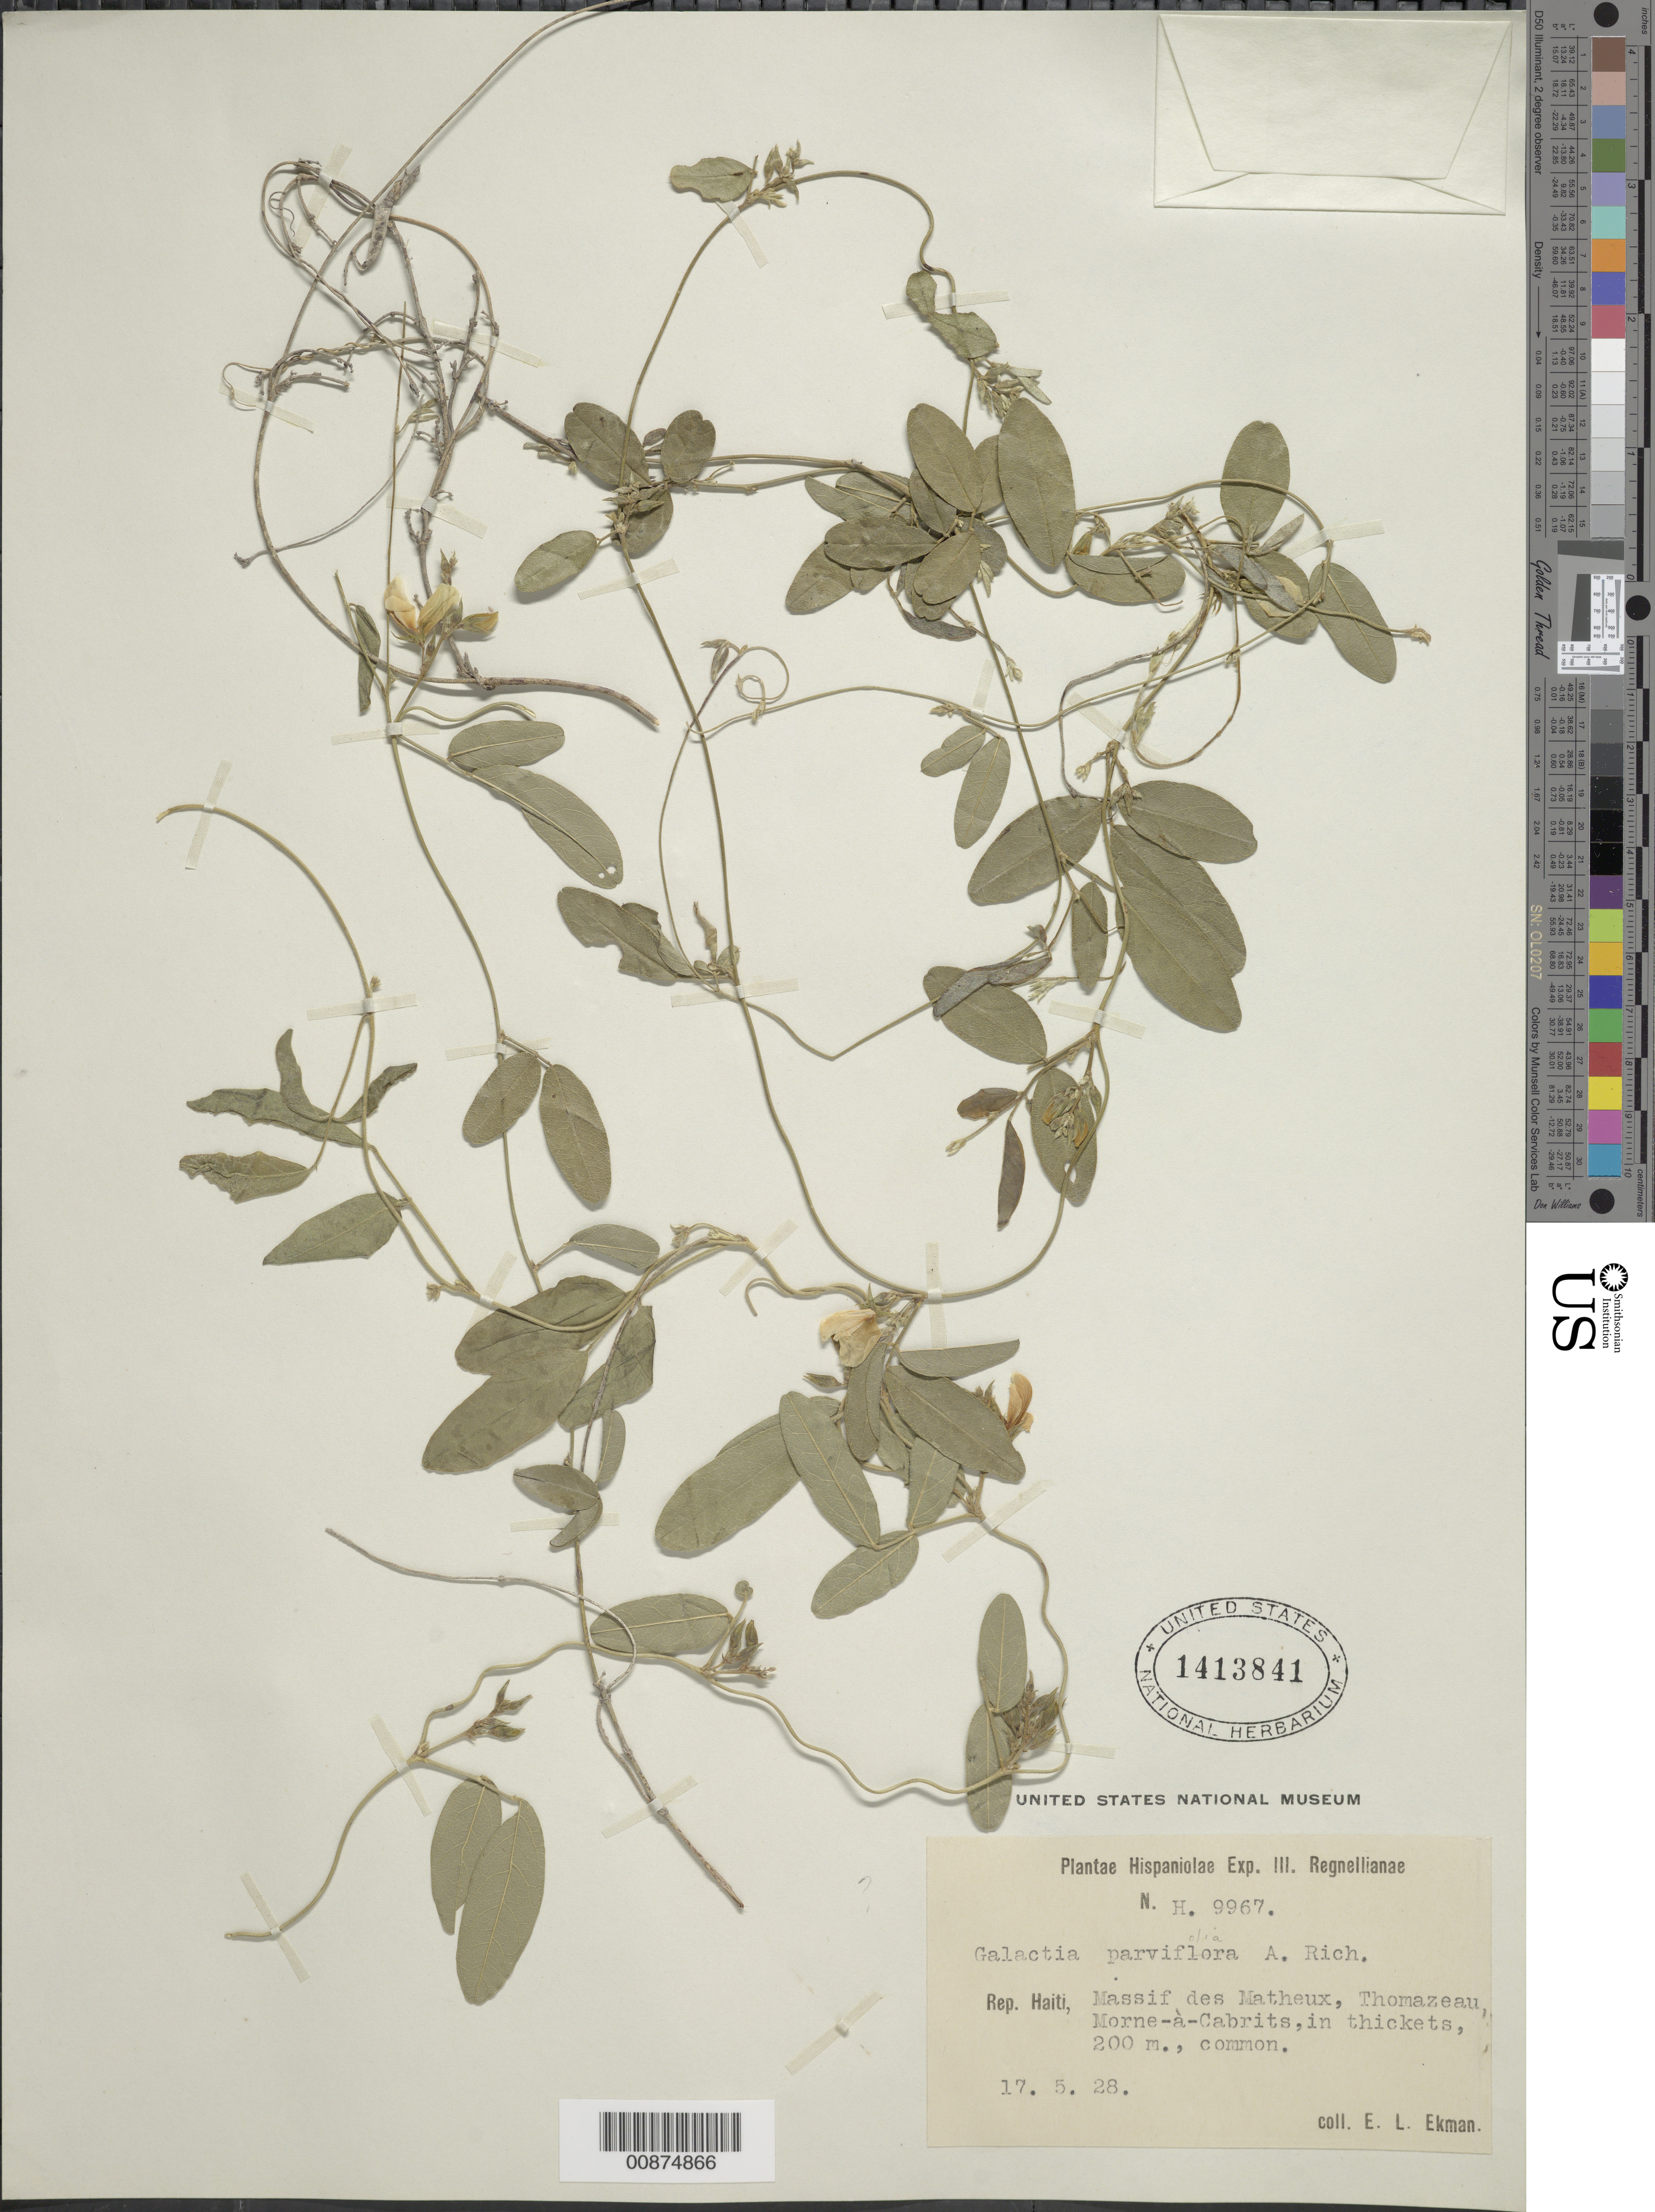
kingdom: Plantae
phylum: Tracheophyta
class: Magnoliopsida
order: Fabales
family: Fabaceae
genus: Galactia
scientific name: Galactia parvifolia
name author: A. Rich.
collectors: E. L. Ekman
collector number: H 9967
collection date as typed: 17 May 1928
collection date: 1928-05-17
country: Haiti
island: Hispaniola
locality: Massif des Matheux, Thomazeau, Morne à Cabrits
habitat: In thickets.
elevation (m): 200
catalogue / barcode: US 1413841